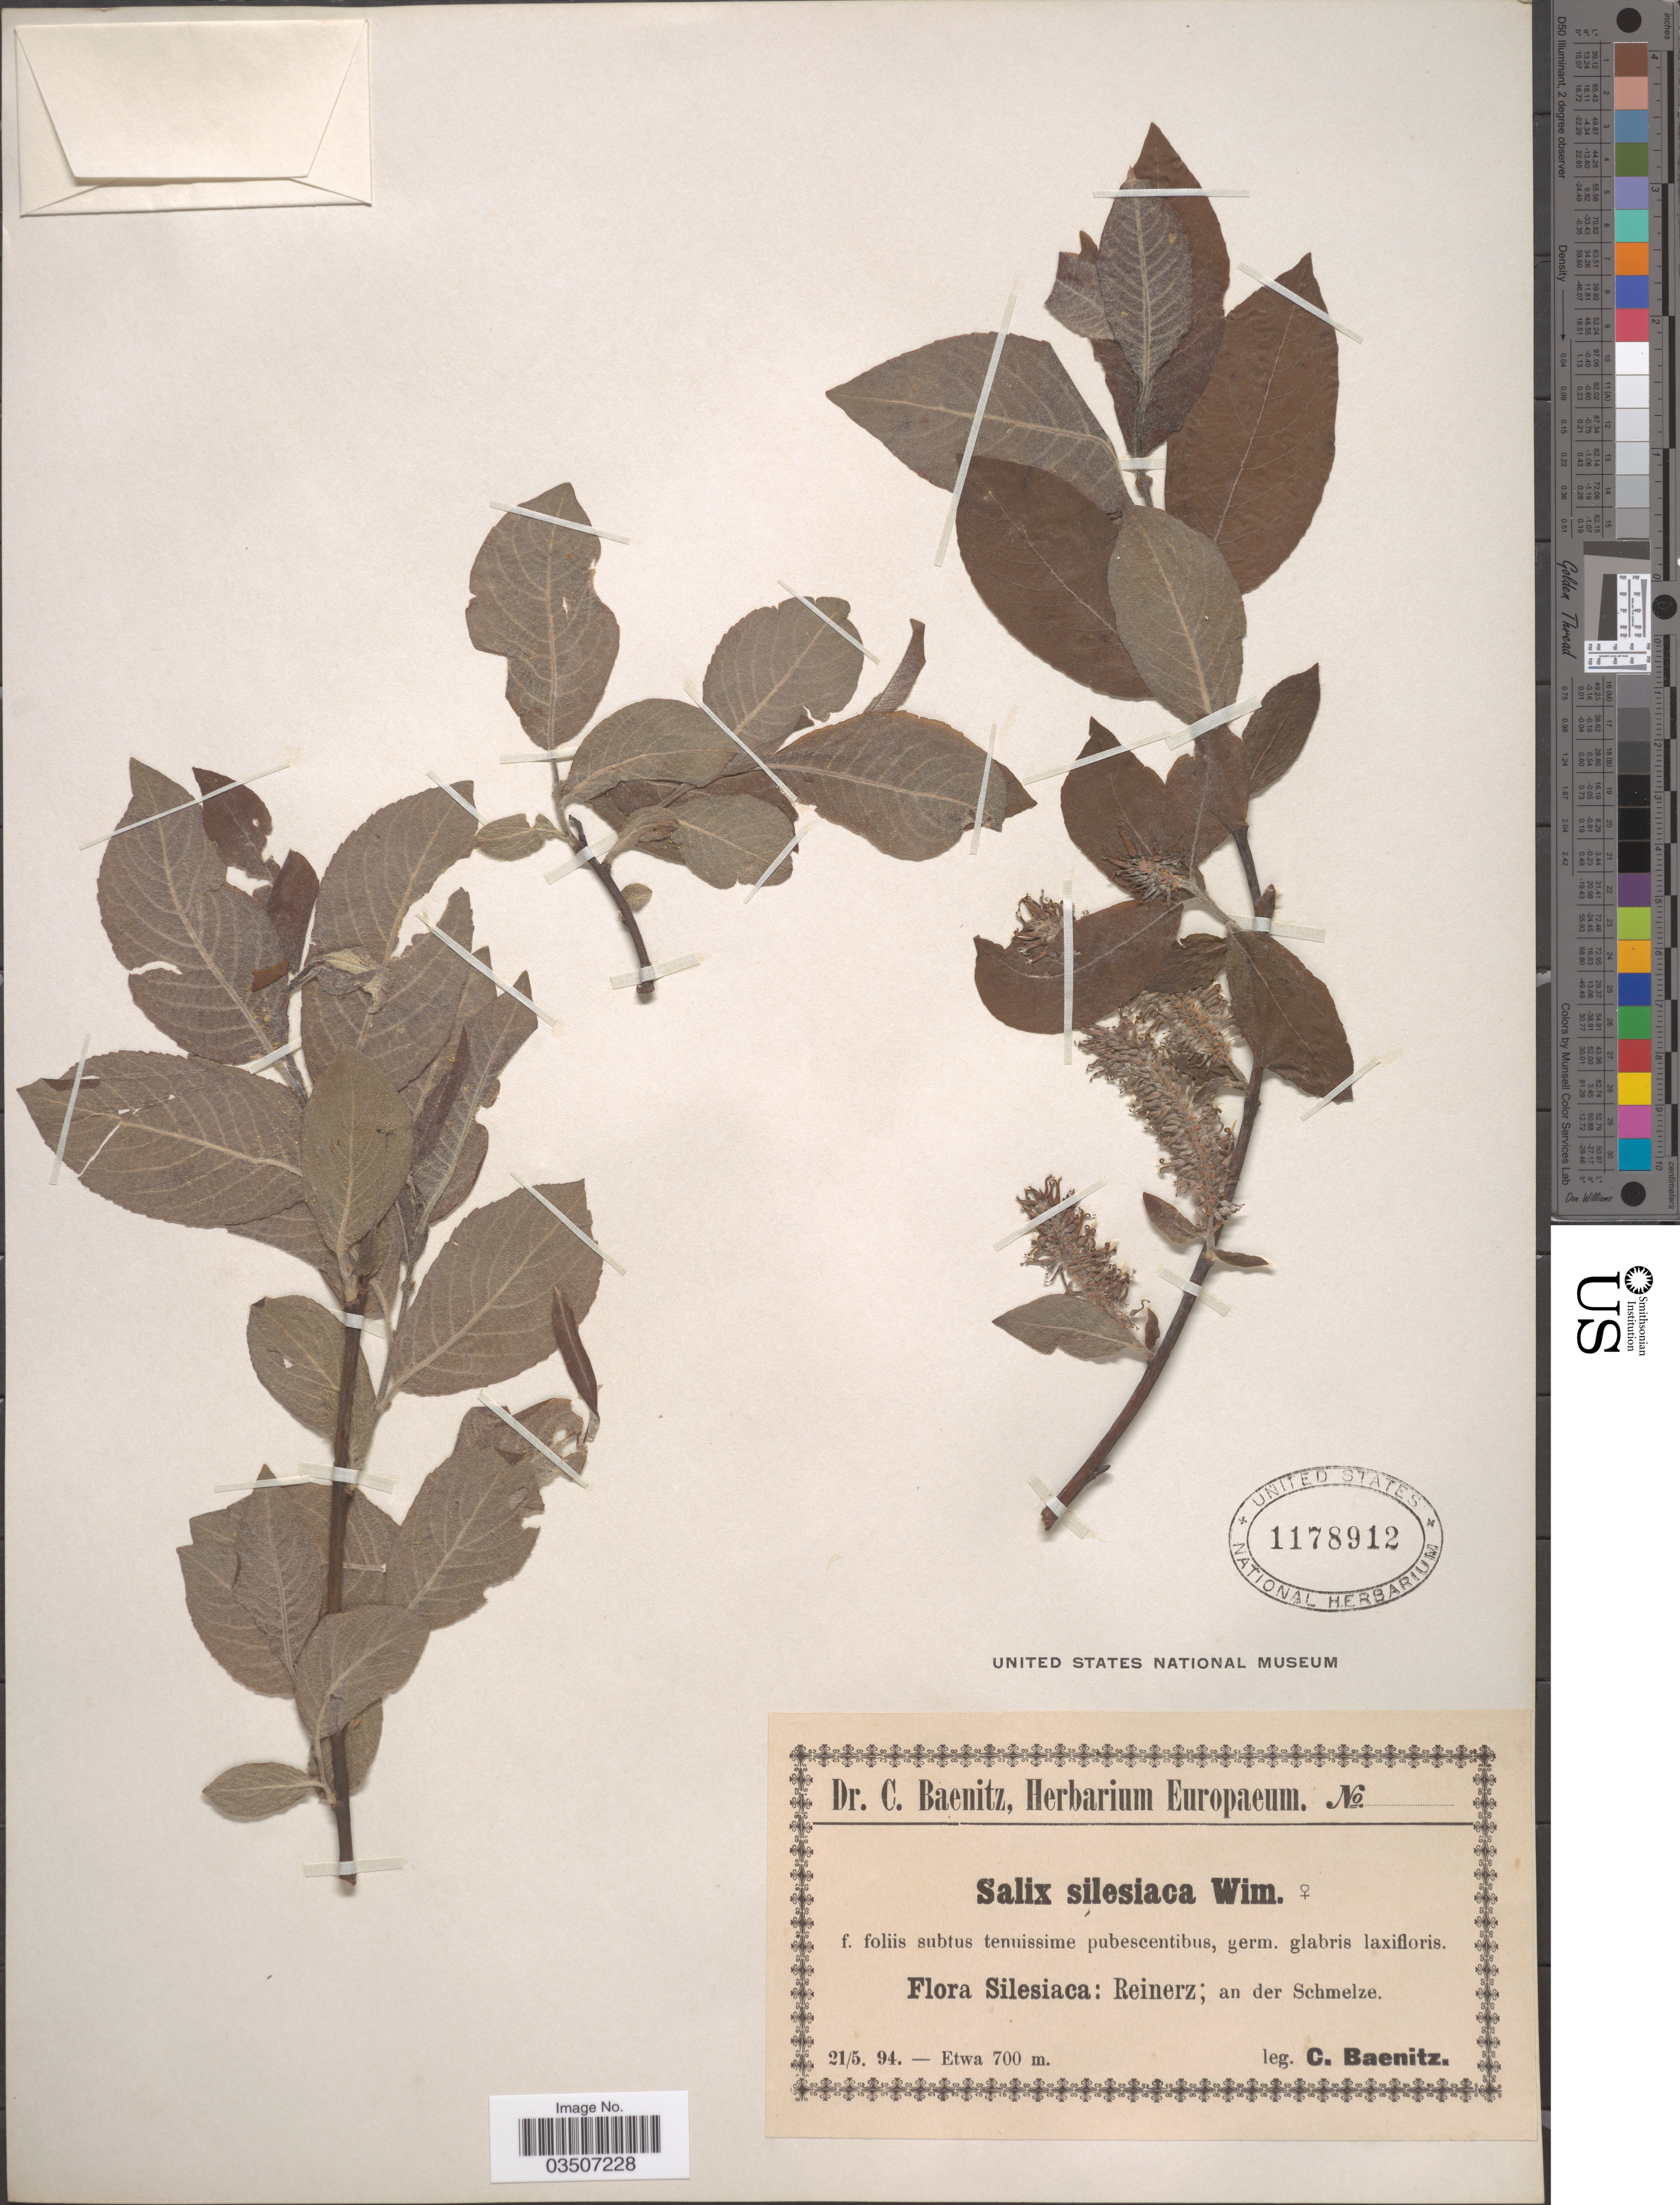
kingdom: Plantae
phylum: Tracheophyta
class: Magnoliopsida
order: Malpighiales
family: Salicaceae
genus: Salix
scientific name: Salix silesiaca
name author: Willd.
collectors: C. G. Baenitz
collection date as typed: Transcribed d/m/y: 21/5/94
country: Poland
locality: Silesiaca: Reinerz; an der Schmelze. Etwa.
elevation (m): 700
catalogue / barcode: US 1178912